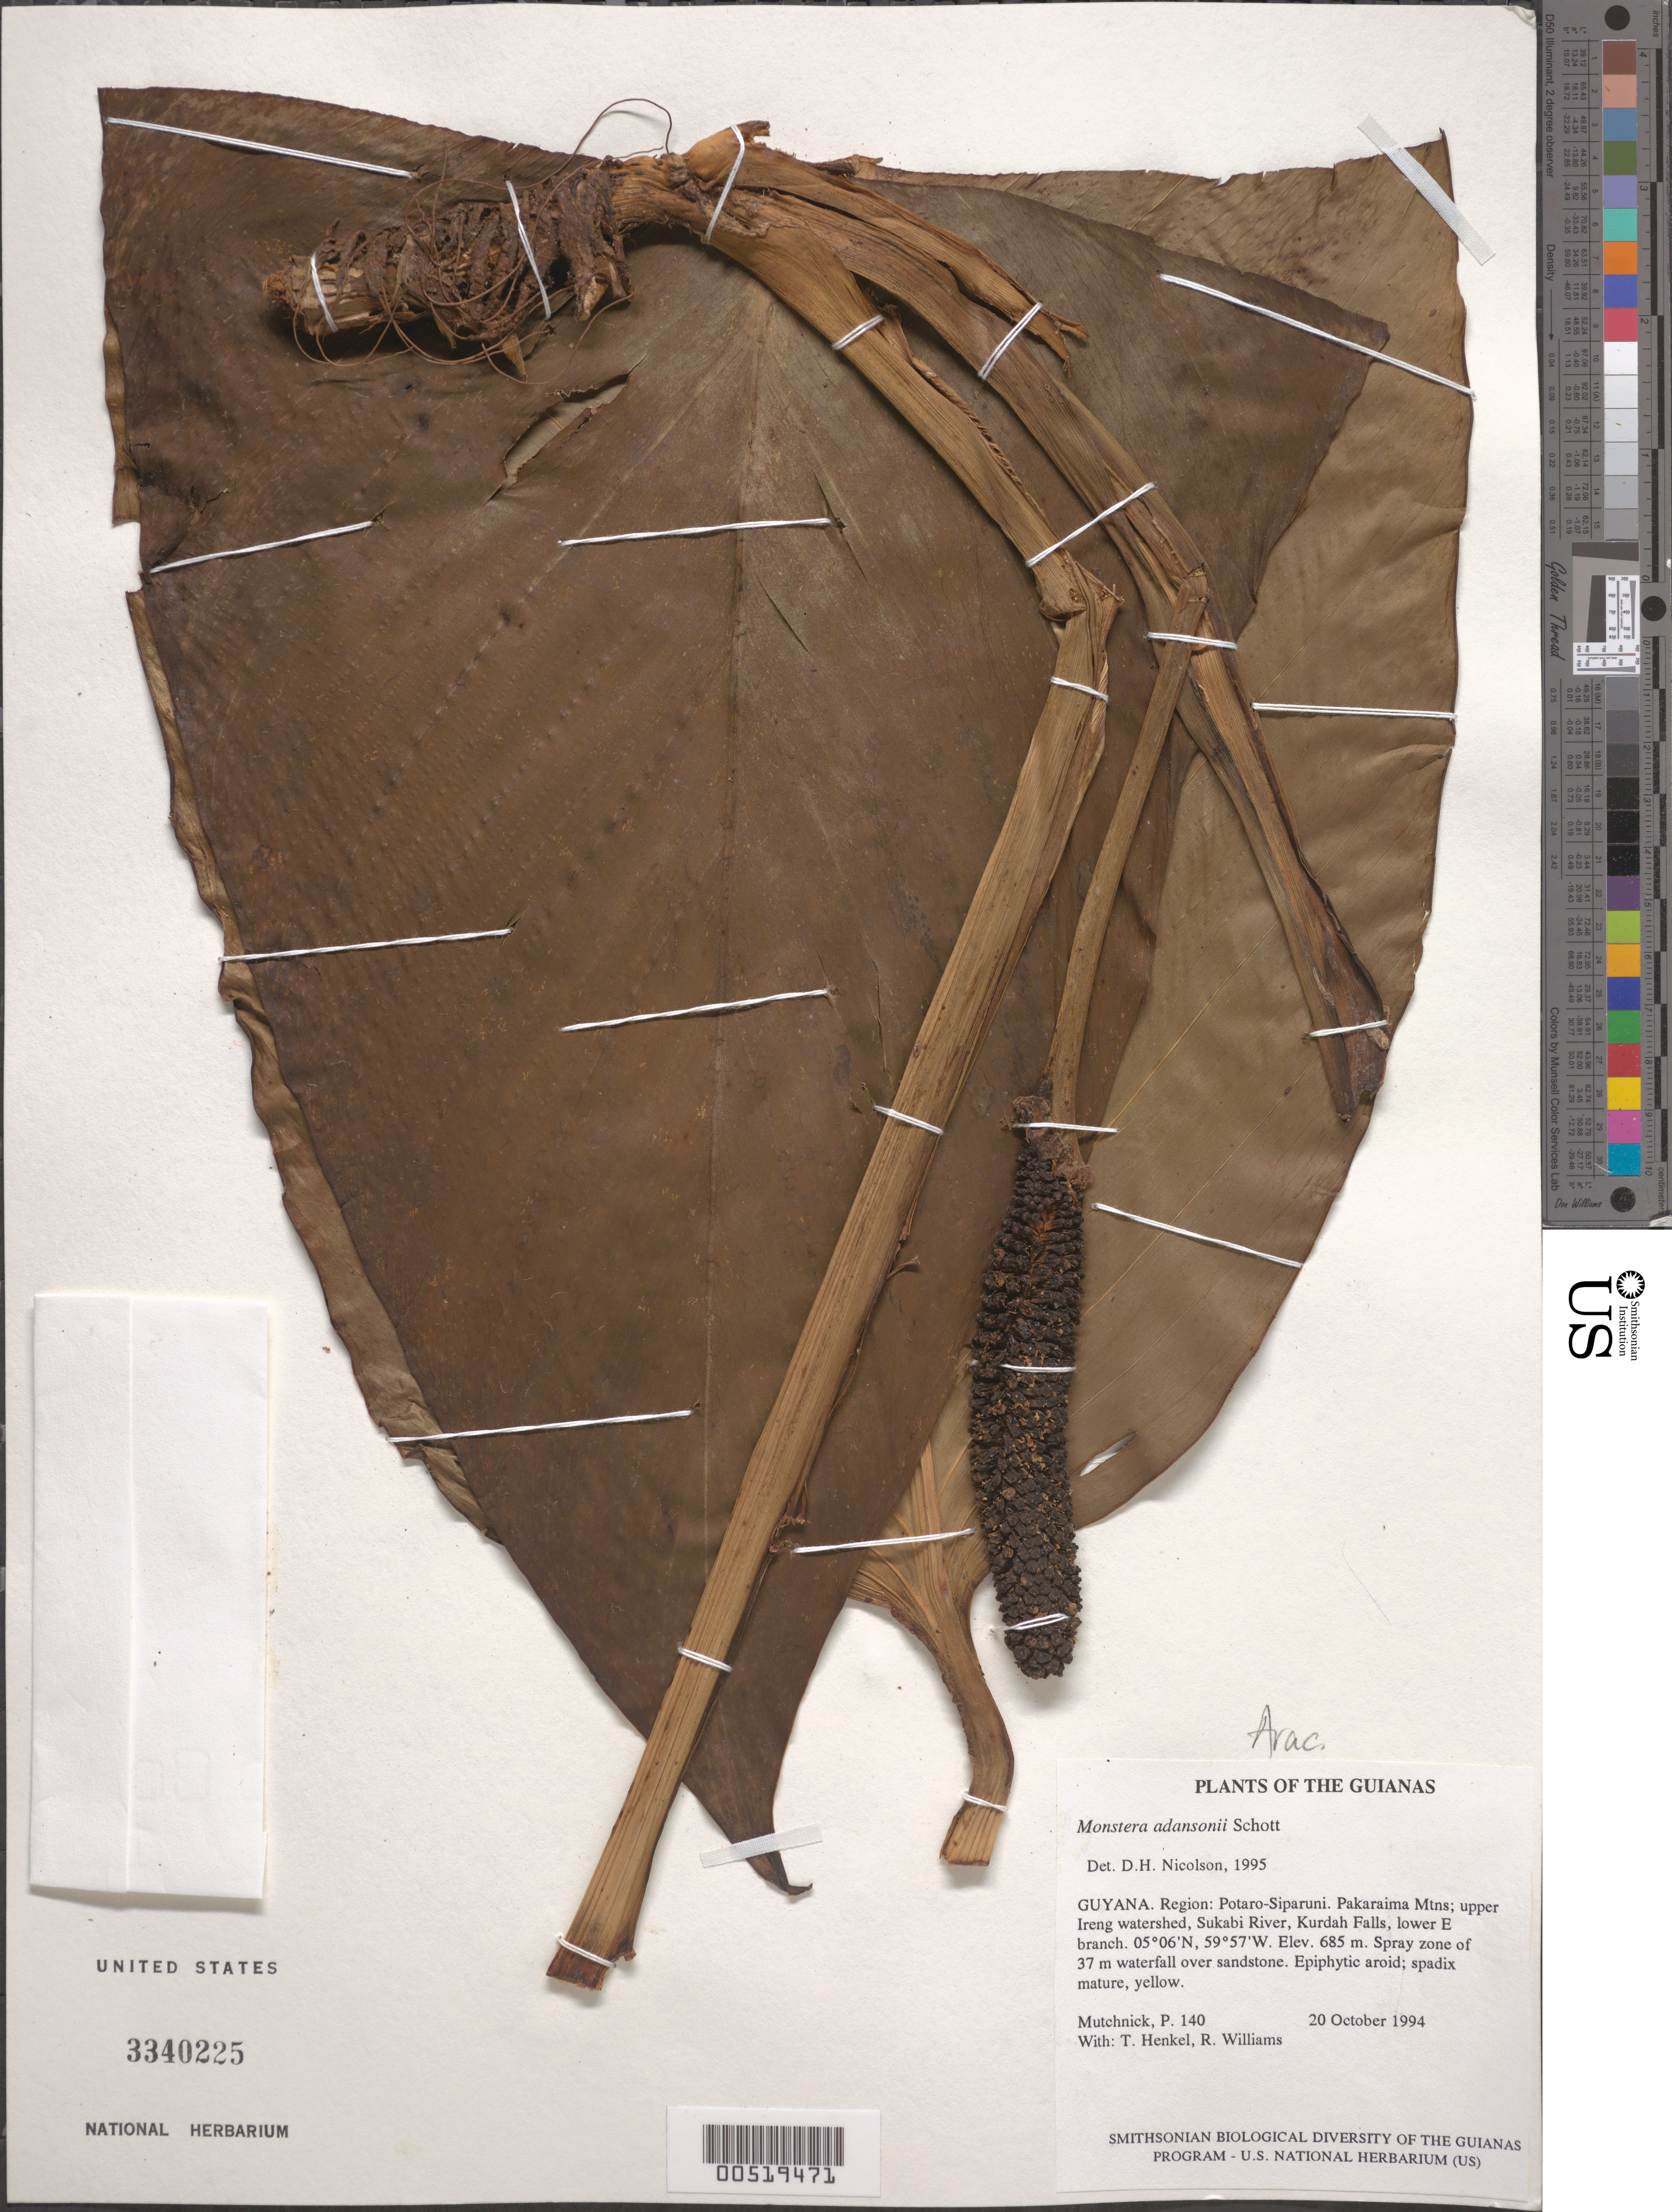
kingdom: Plantae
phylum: Tracheophyta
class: Liliopsida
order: Alismatales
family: Araceae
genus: Monstera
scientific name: Monstera adansonii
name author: Schott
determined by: Nicolson, Dan H.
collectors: P. Mutchnick, T. Henkel & R. Williams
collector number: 140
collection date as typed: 20 October 1994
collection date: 1994-10-20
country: Guyana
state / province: Potaro-Siparuni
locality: Pakaraima Mtns; upper Ireng watershed, Sukabi River, Kurdah Falls, lower E branch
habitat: Spray zone of 37 m waterfall over sandstone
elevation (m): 685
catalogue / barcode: US 3340225